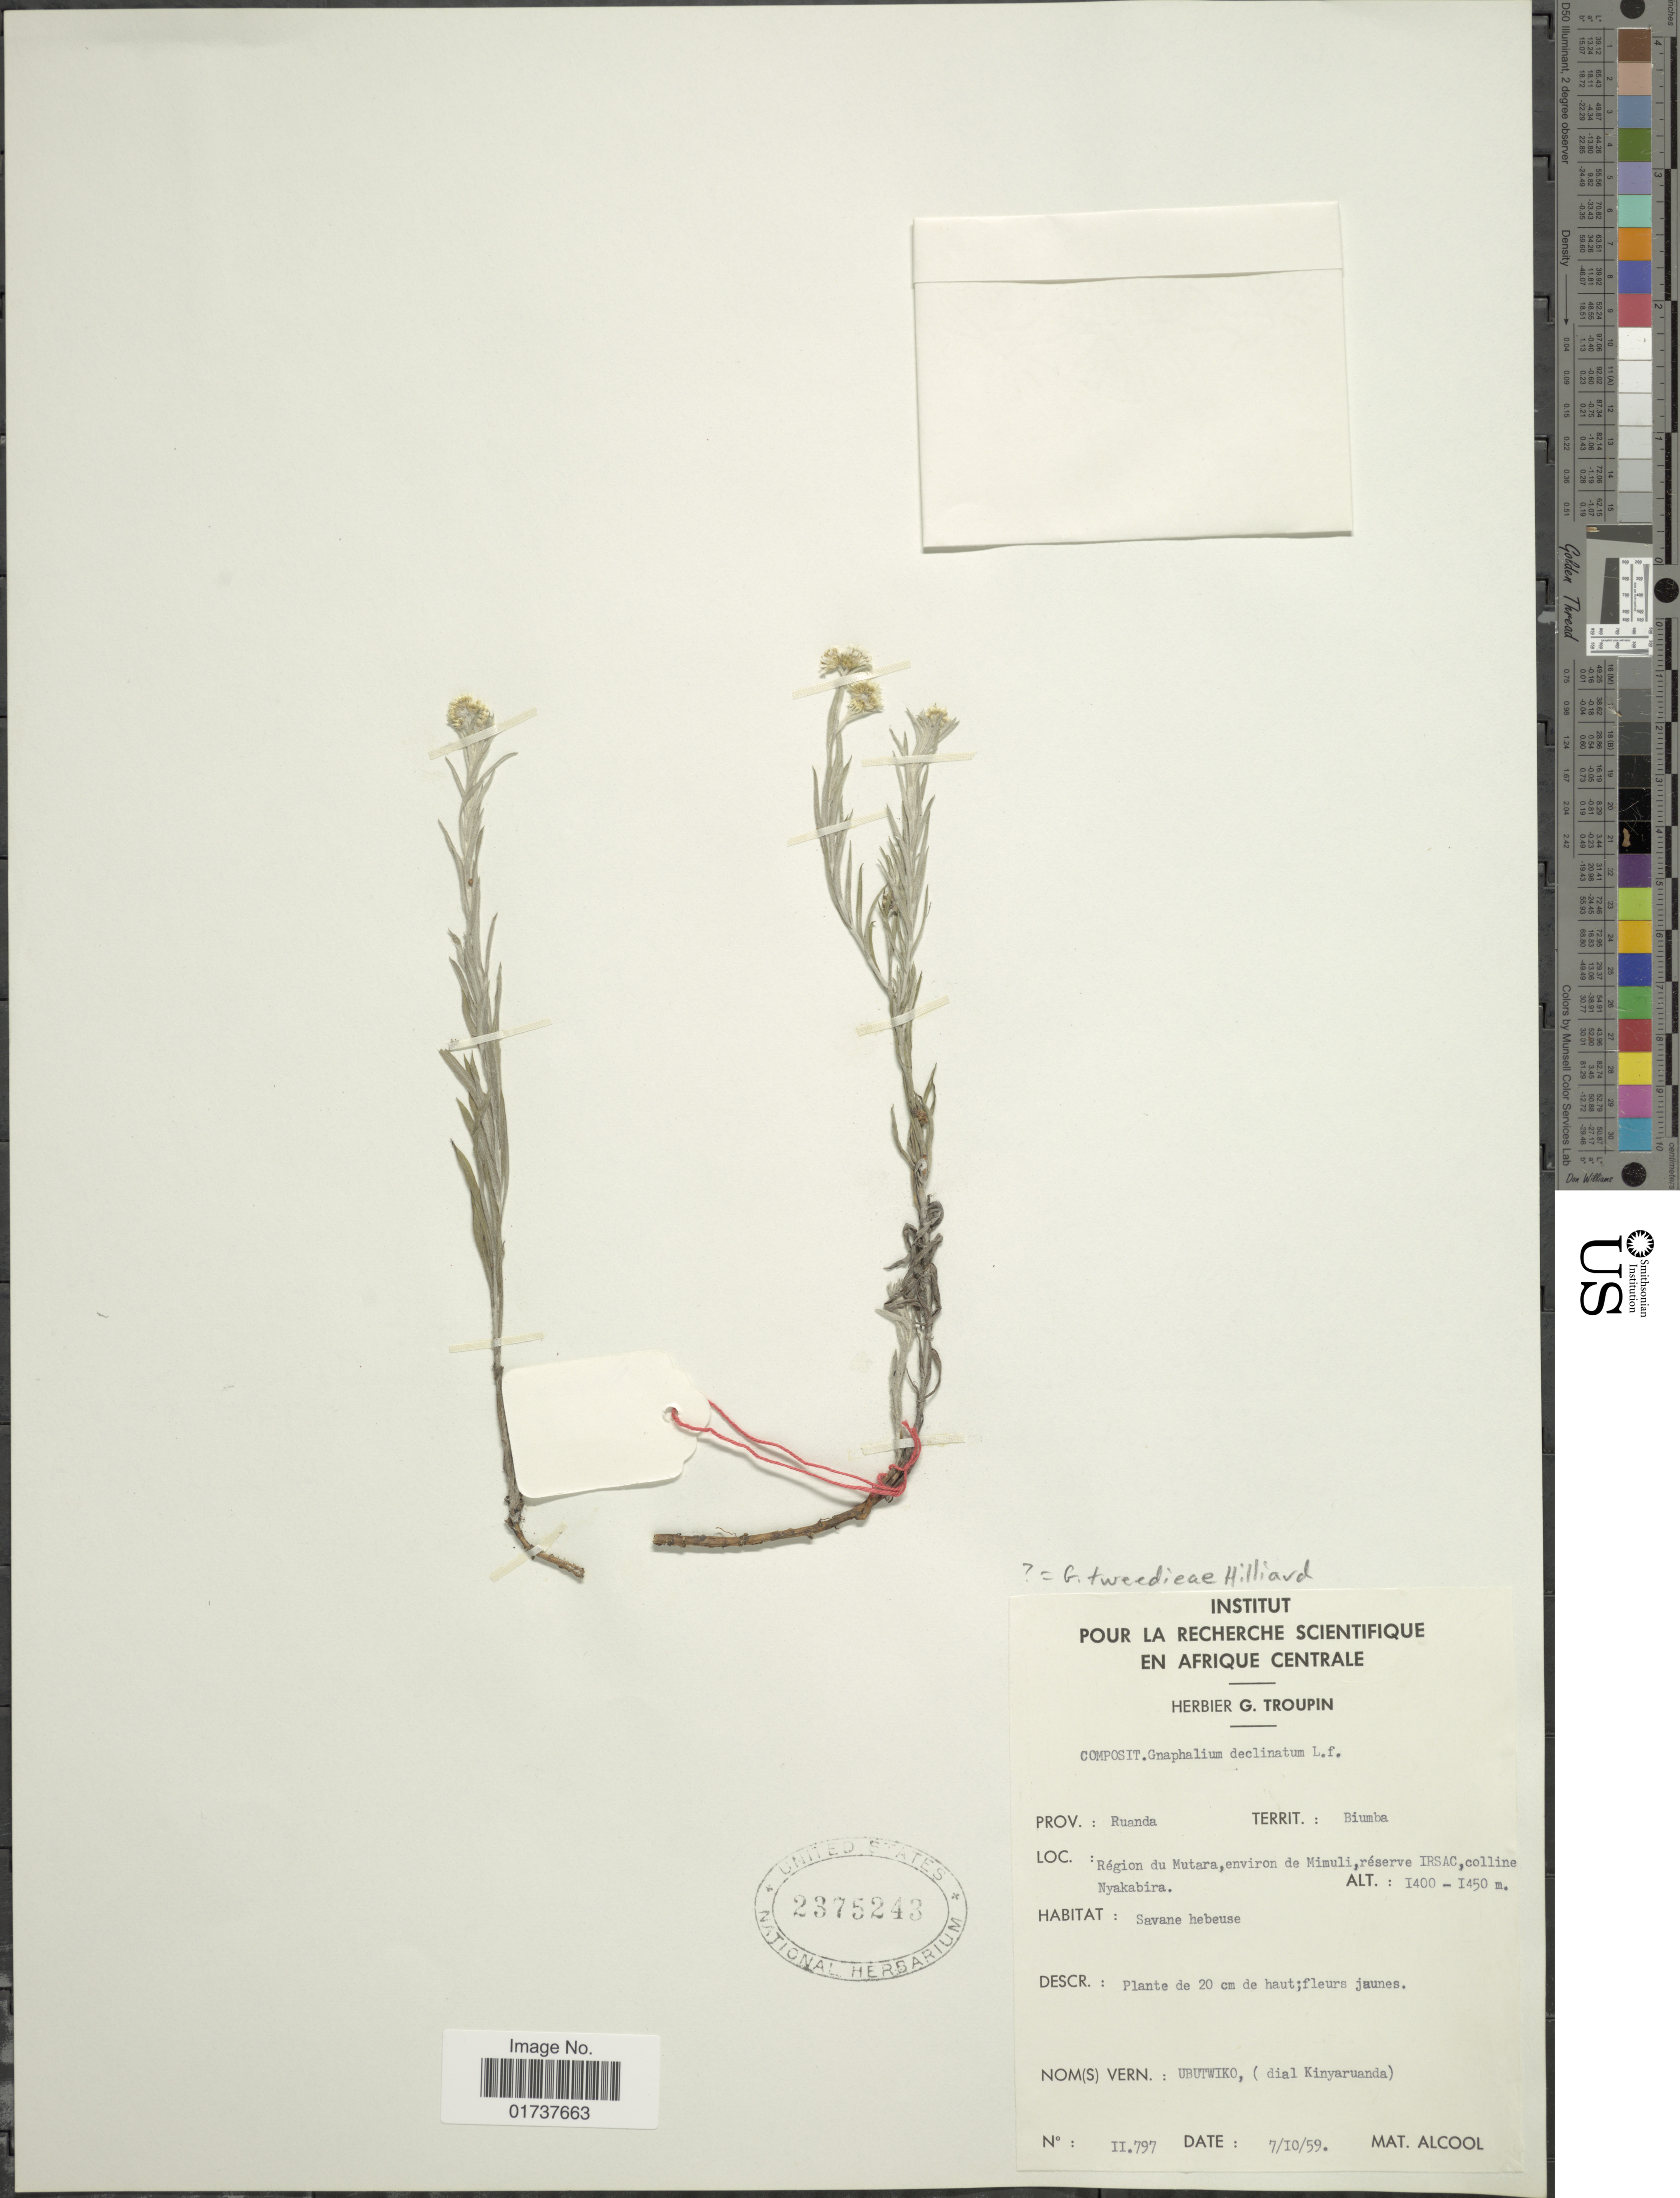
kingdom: Plantae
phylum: Tracheophyta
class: Magnoliopsida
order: Asterales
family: Asteraceae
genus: Gnaphalium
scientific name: Gnaphalium unionis var. tweedieae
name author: (Hilliard) Beentje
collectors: ex herb. G. Troupin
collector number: II.797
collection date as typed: Transcribed d/m/y: 7/10/59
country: Rwanda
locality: Prov. Ruanda, Territ: Biumba, Region du Mutara, environ de Mimuli, reserve IRSAC, colline Nyakabira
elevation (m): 1400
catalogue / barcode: US 2375243